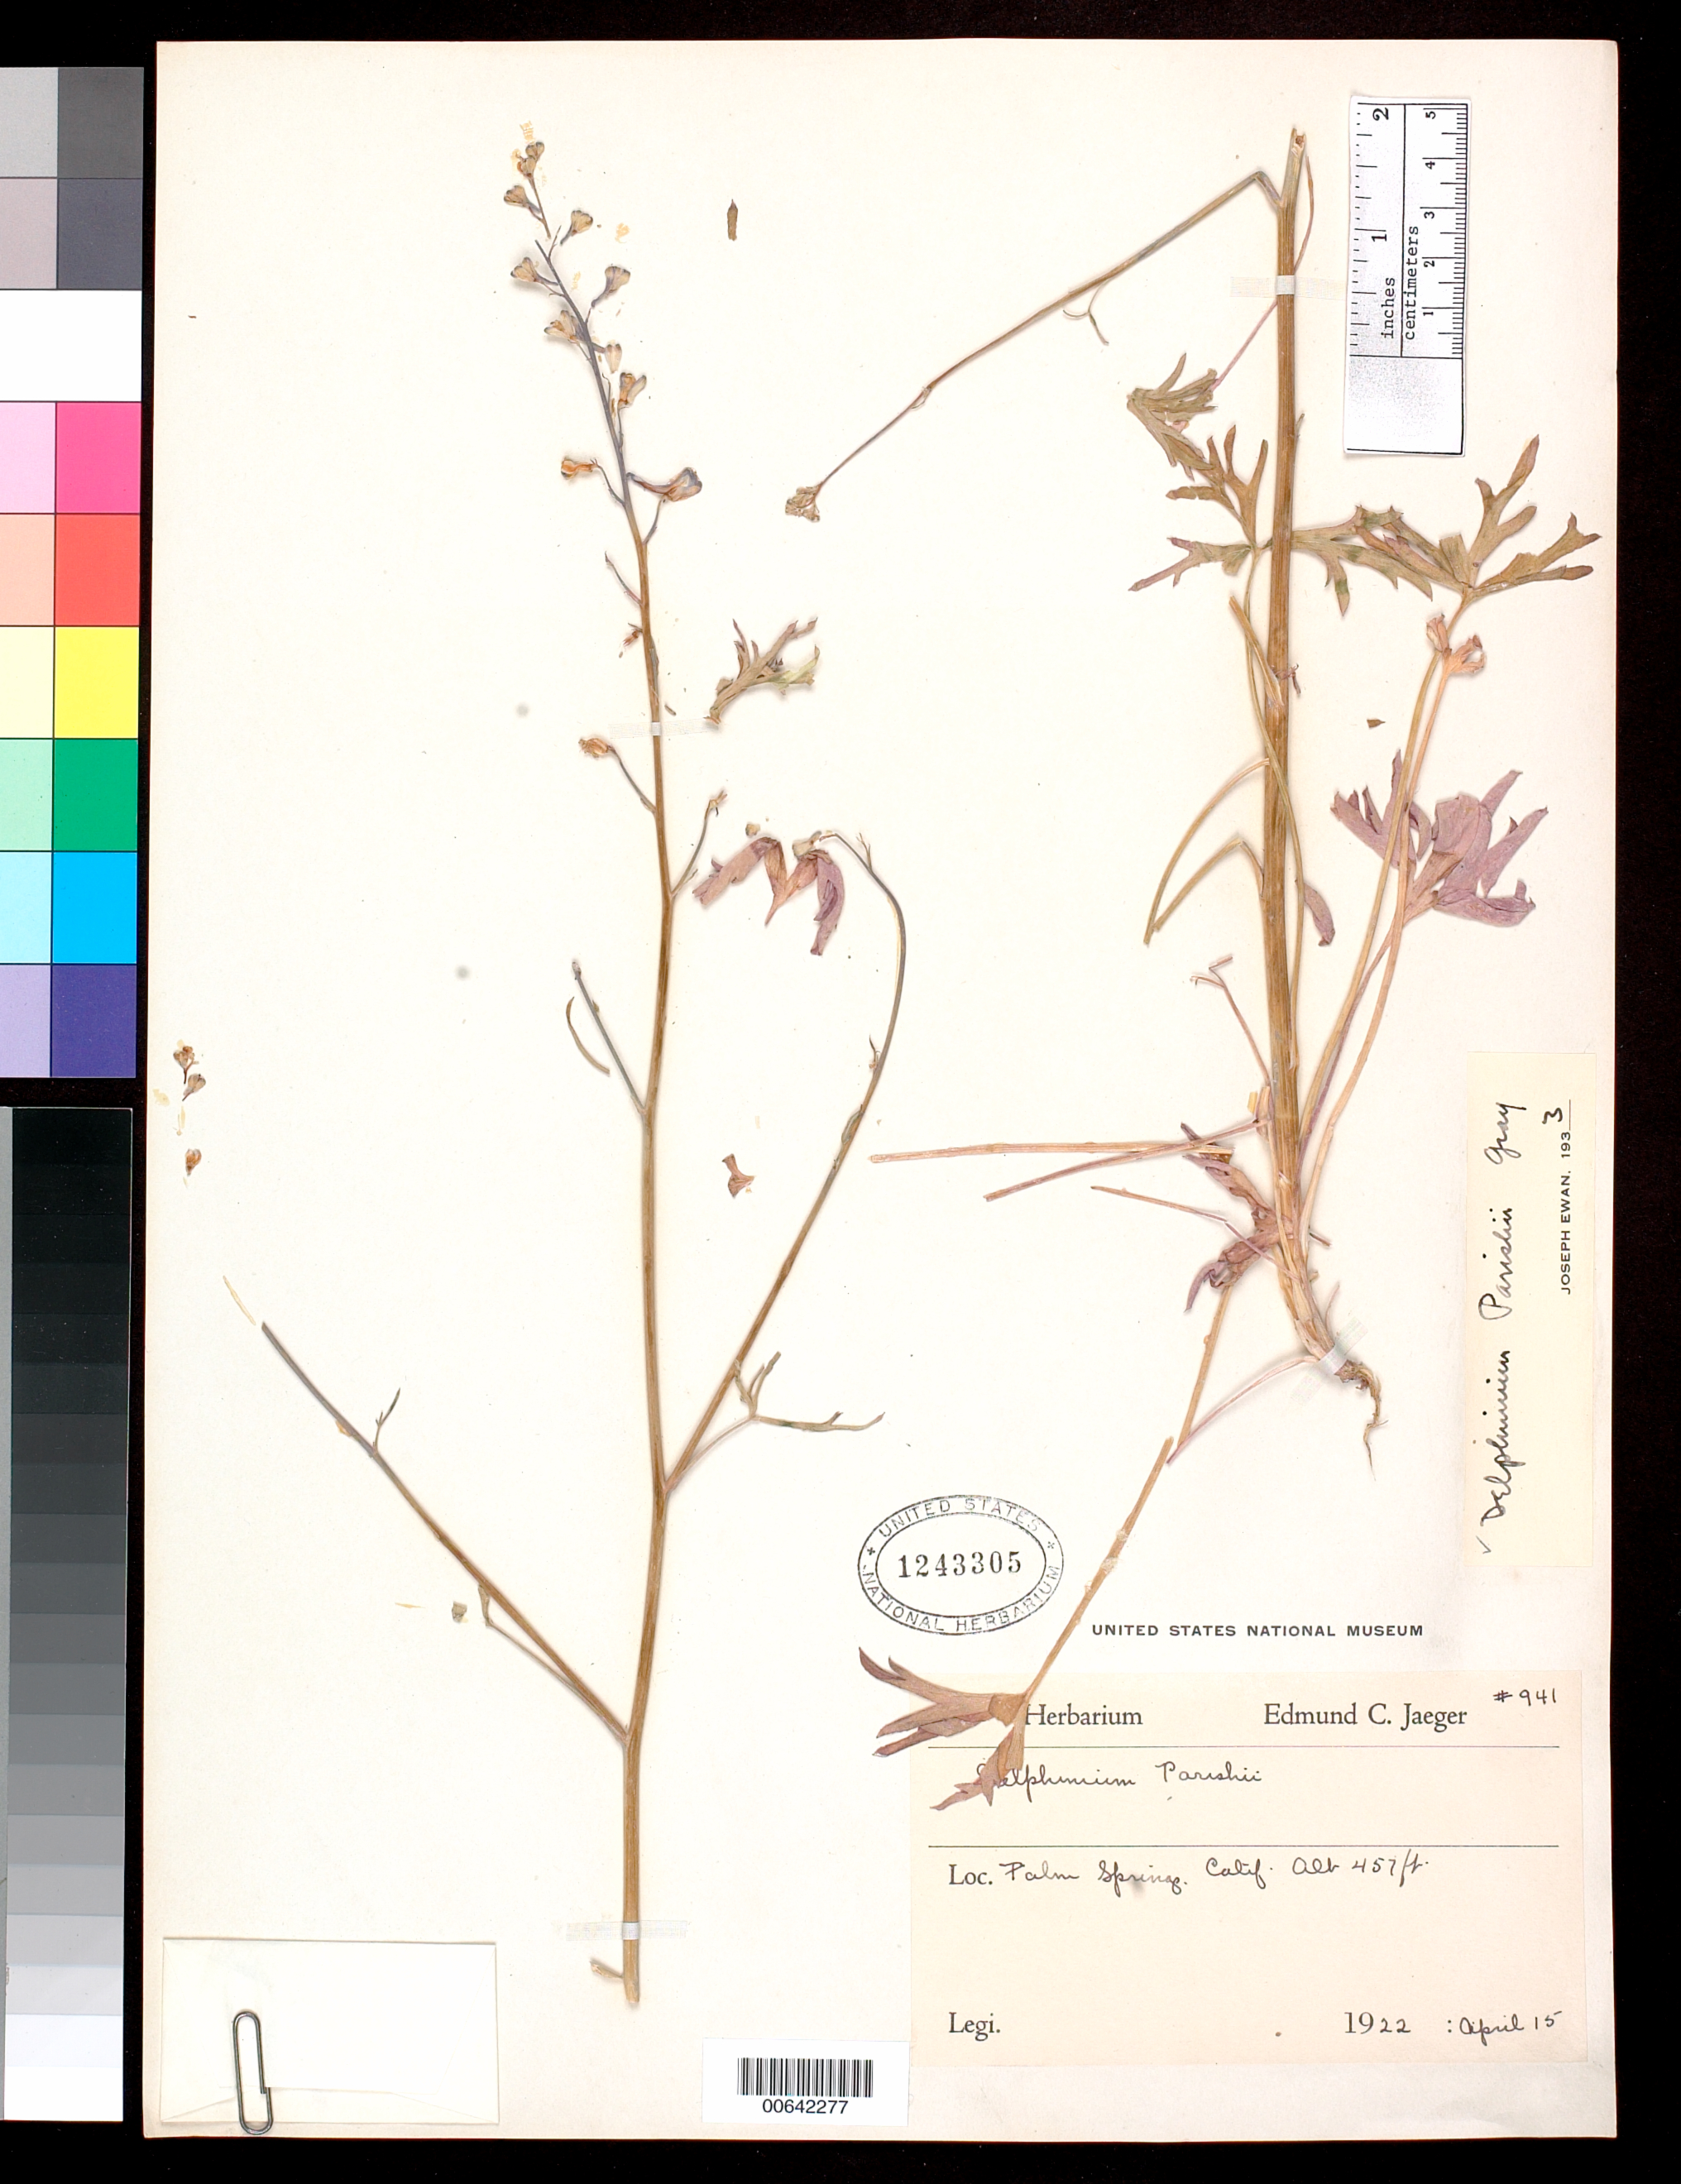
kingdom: Plantae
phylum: Tracheophyta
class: Magnoliopsida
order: Ranunculales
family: Ranunculaceae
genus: Delphinium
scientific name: Delphinium parishii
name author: A. Gray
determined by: Ewan, J. A.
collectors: E. Jaeger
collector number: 941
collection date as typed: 15 Apr 1922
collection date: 1922-04-15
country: United States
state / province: California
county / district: Riverside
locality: Palm Springs.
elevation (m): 139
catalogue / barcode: US 1243305